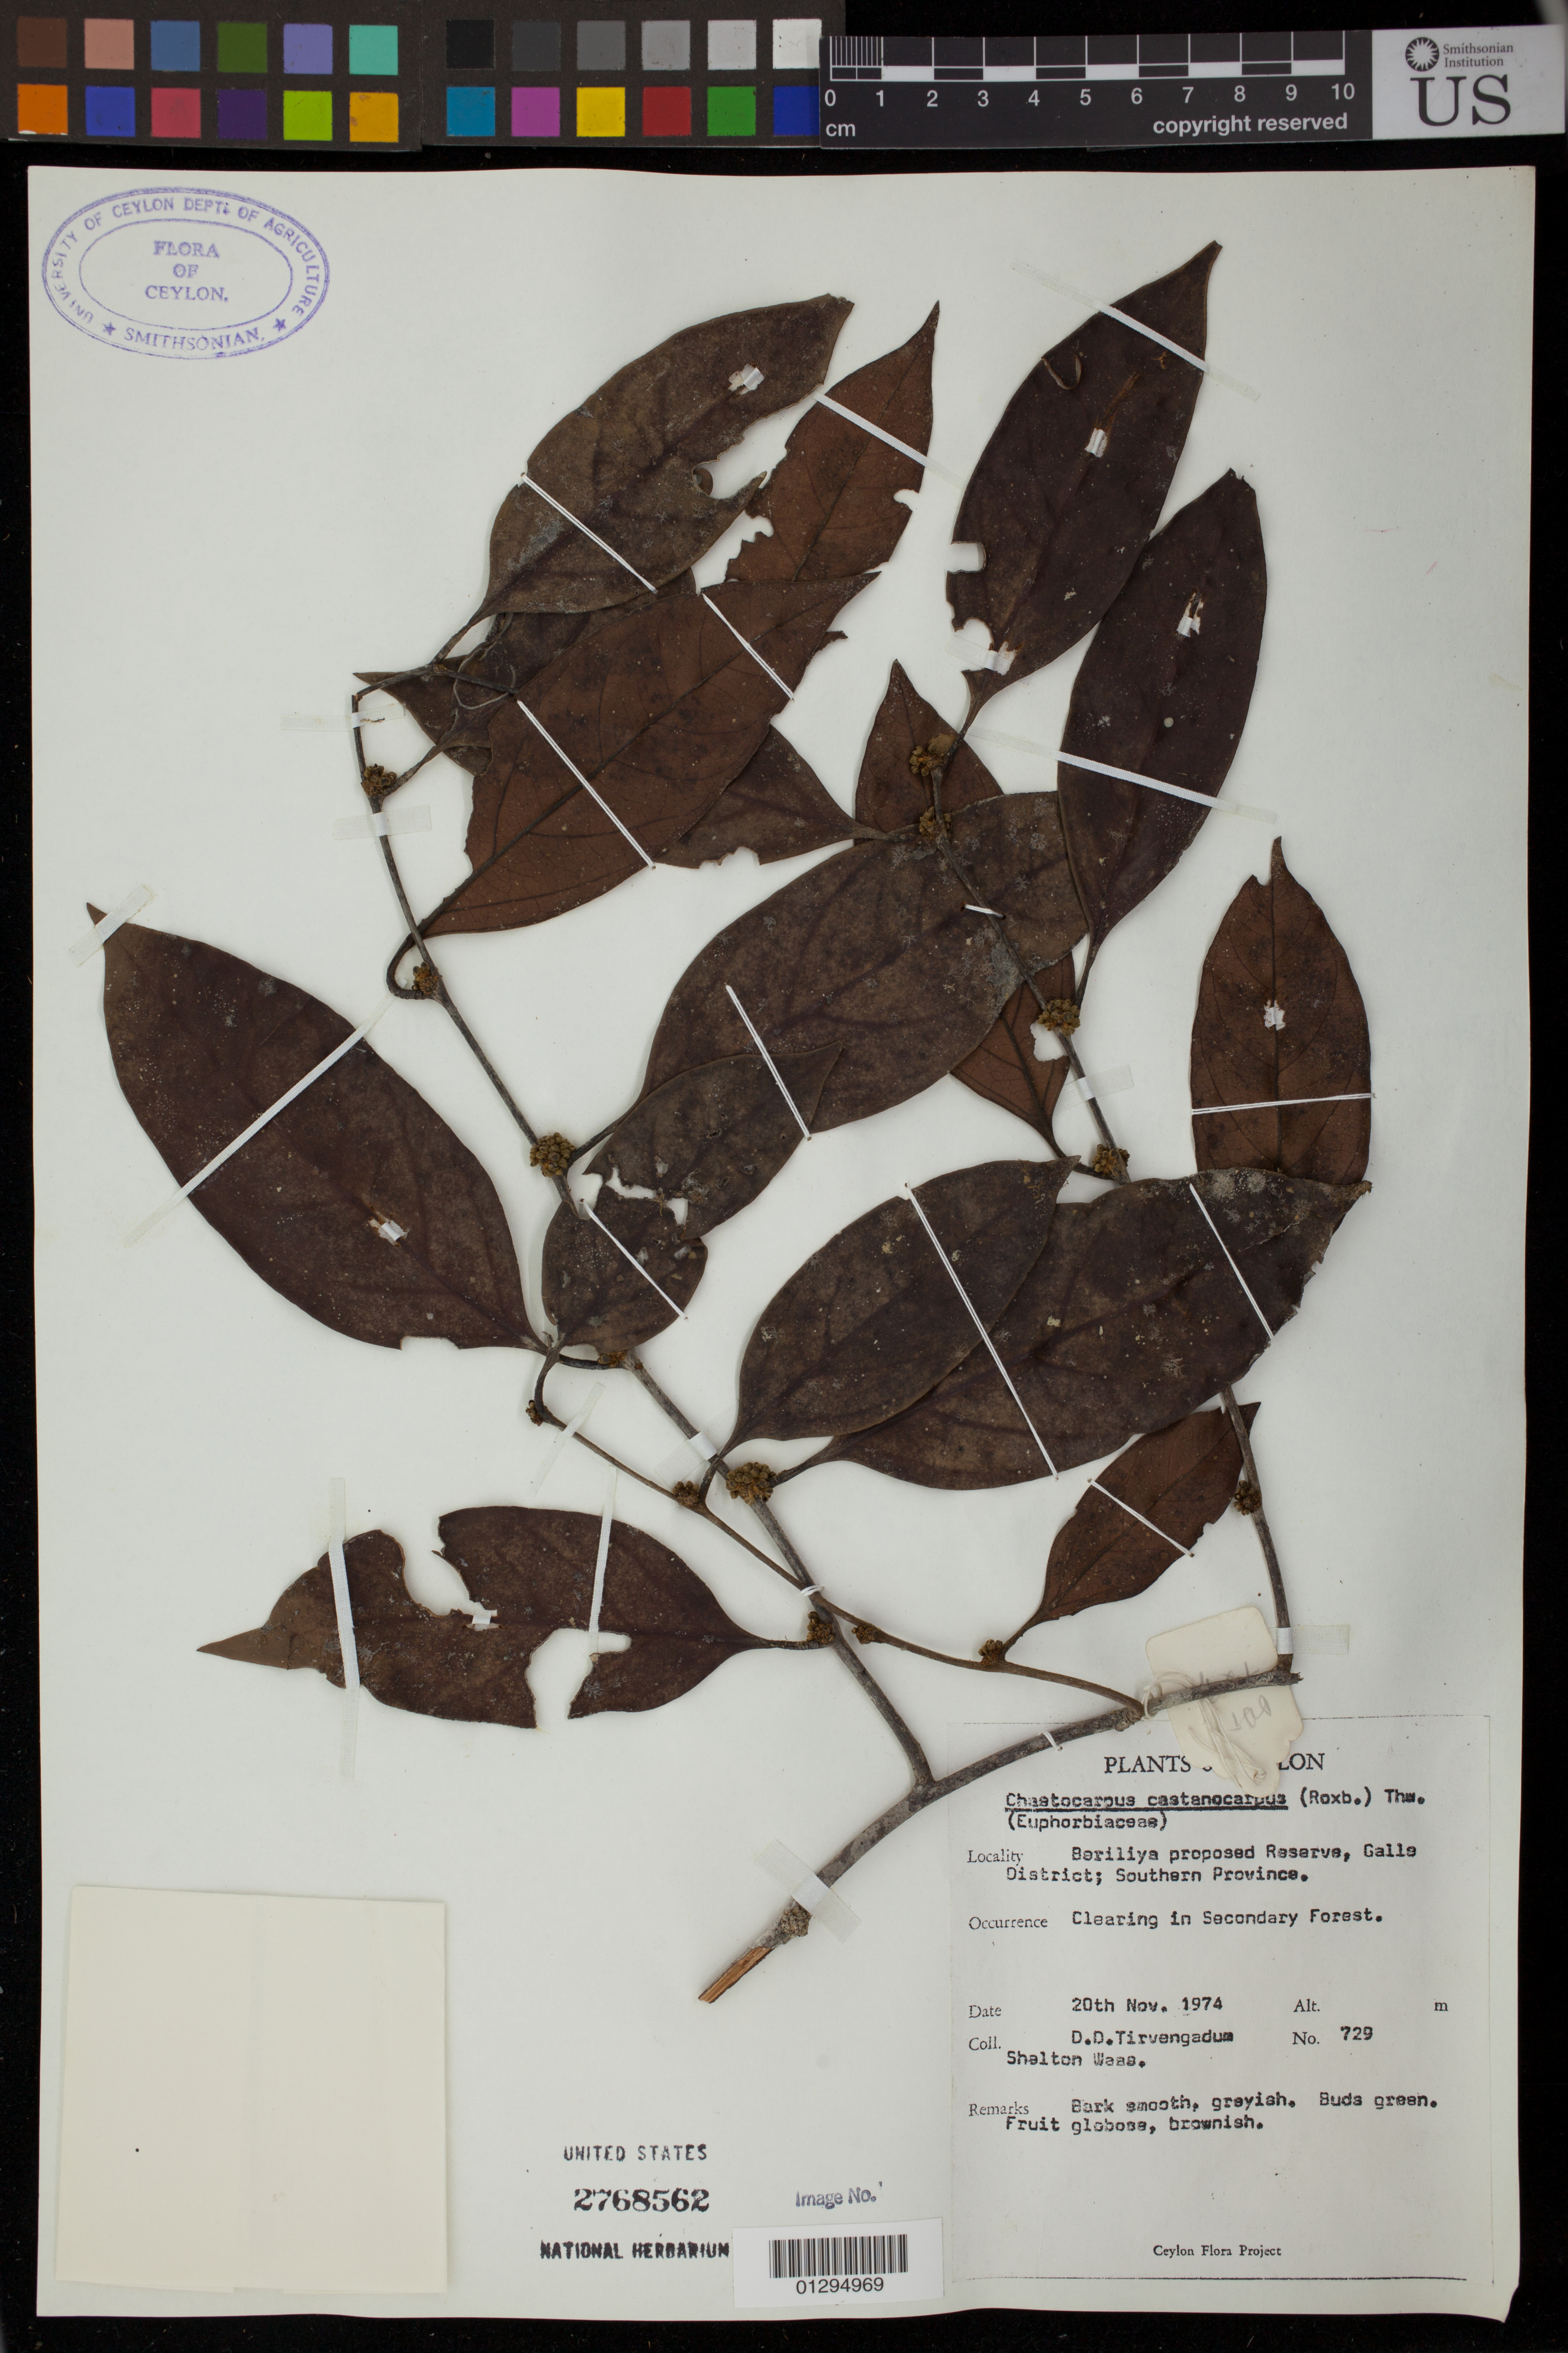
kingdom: Plantae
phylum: Tracheophyta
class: Magnoliopsida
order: Malpighiales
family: Peraceae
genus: Chaetocarpus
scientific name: Chaetocarpus castanocarpus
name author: (Roxb.) Thwaites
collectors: D. Tirvengadum & S. Waas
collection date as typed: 20 Nov 1974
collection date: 1974-11-20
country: Sri Lanka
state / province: Southern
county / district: Galle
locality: Beriliya proposed Reserve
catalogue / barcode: US 2768562